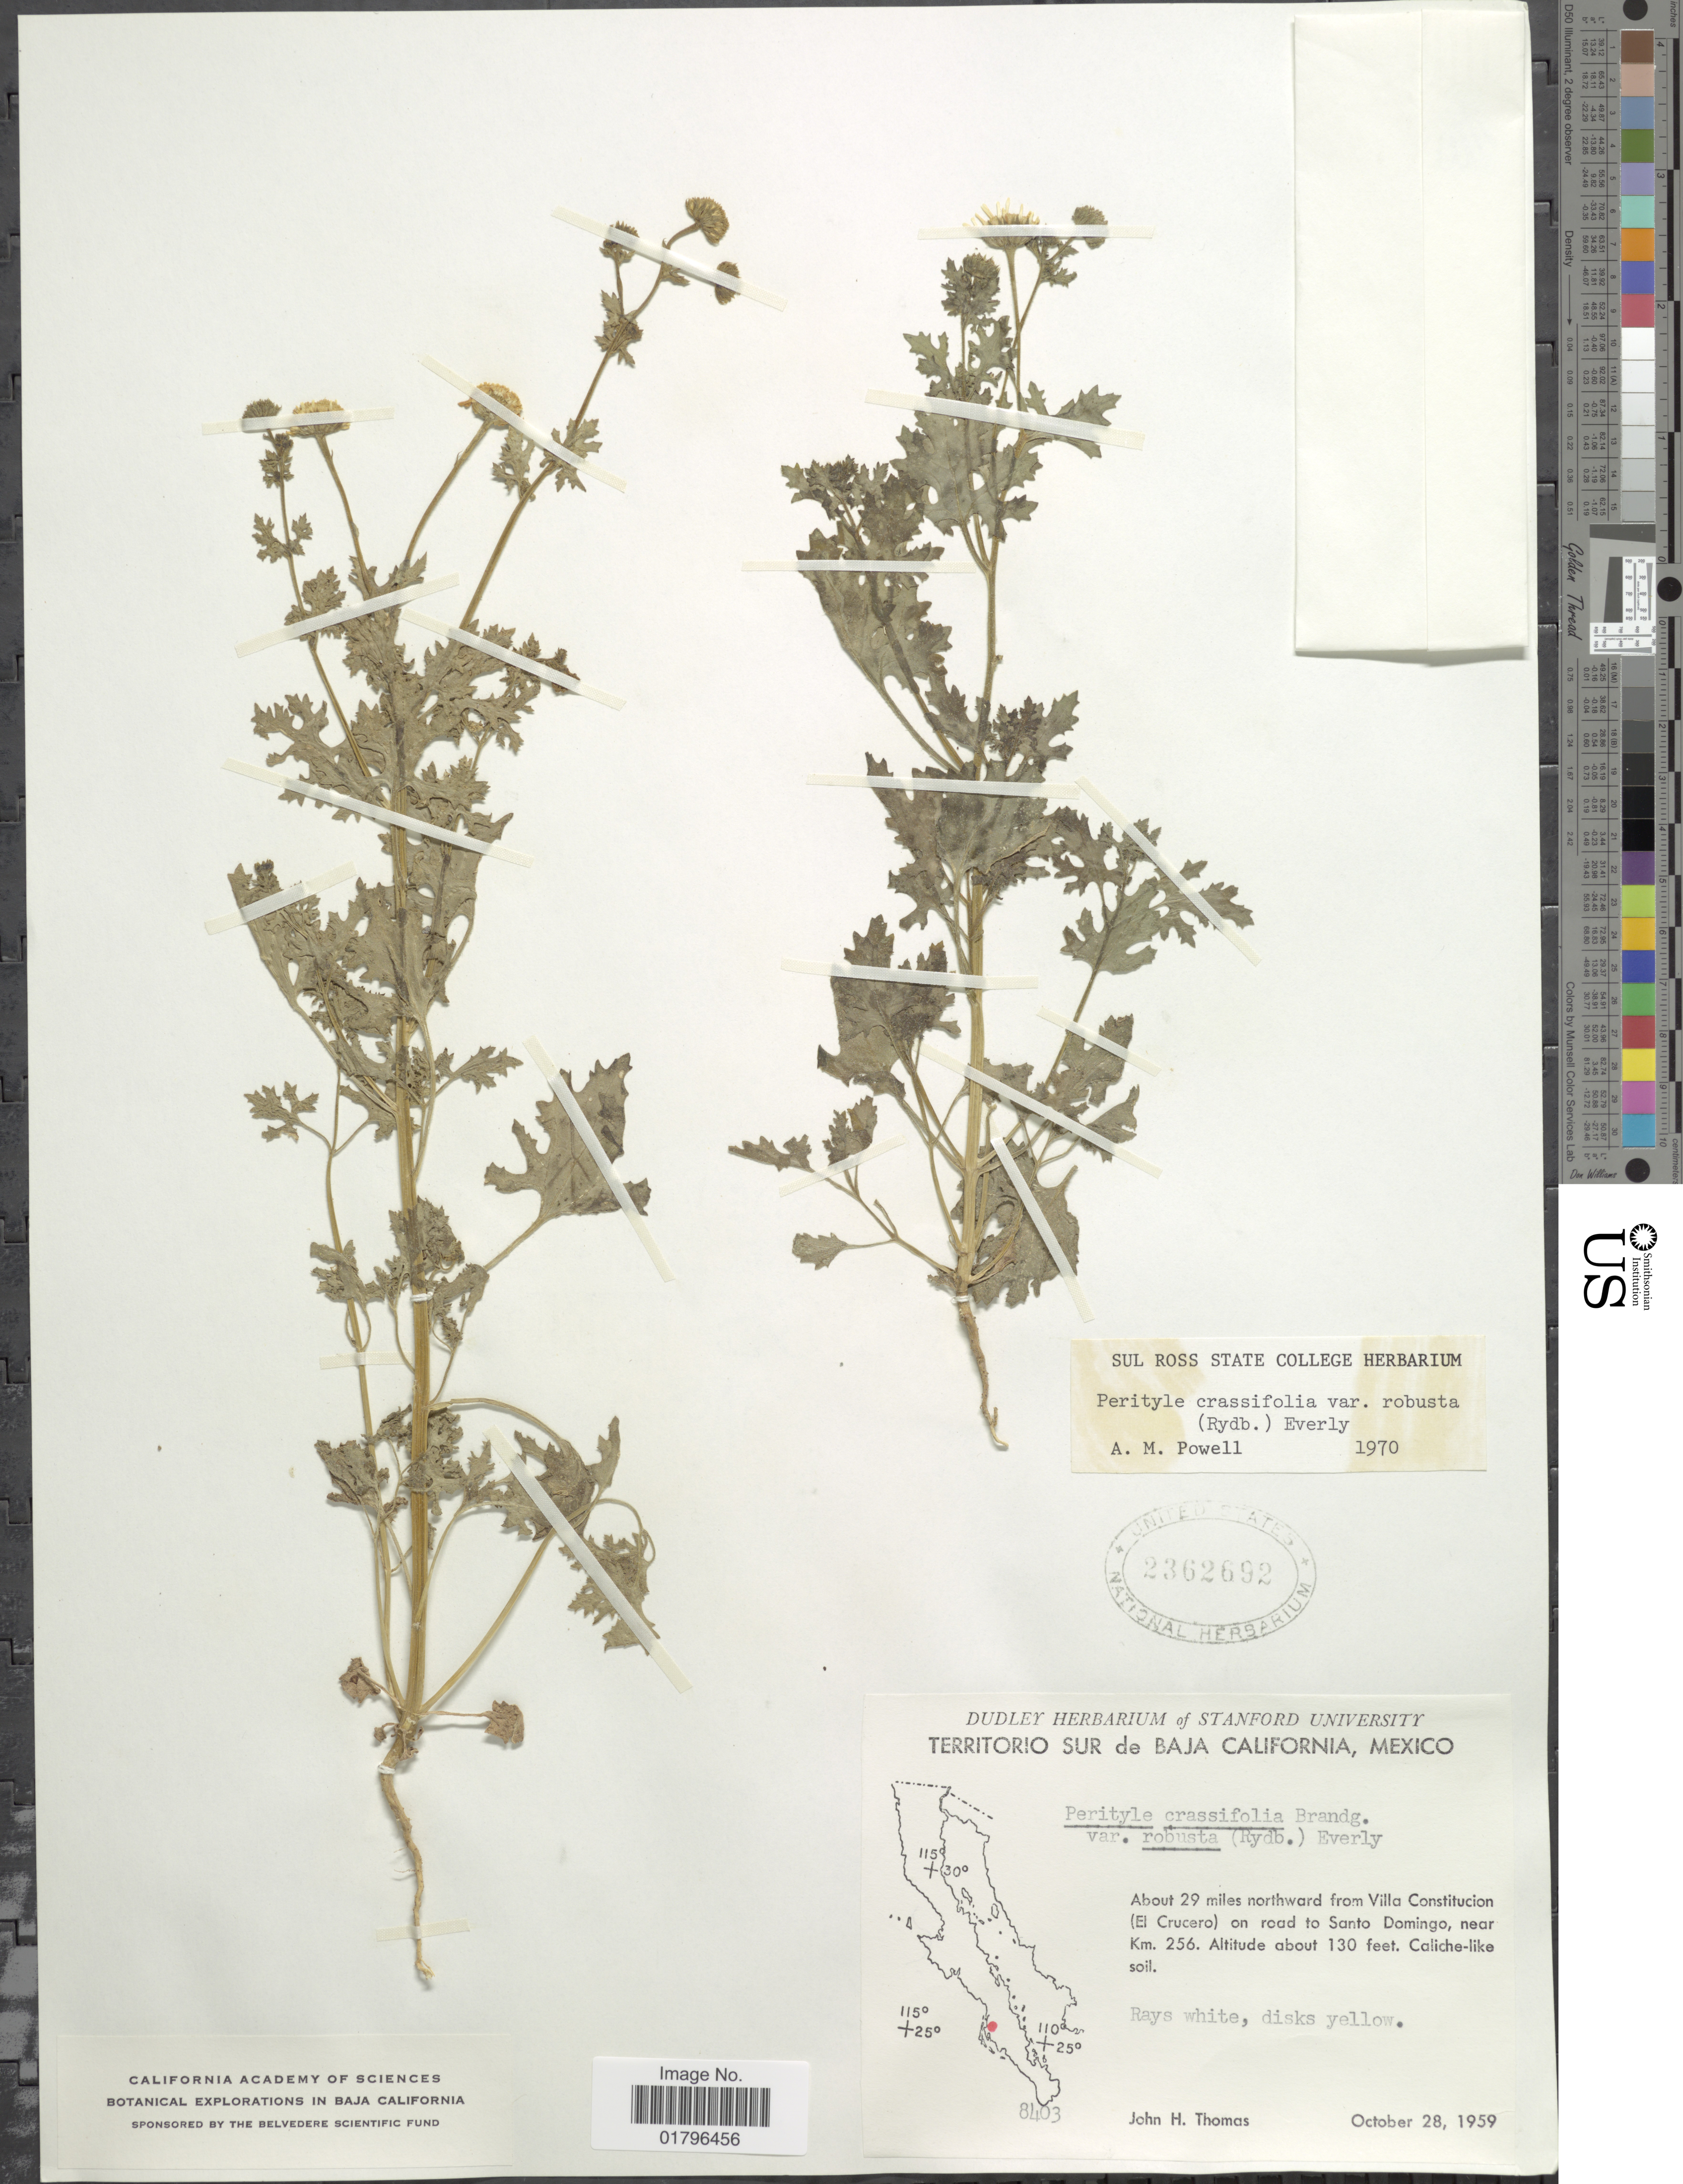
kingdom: Plantae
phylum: Tracheophyta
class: Magnoliopsida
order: Asterales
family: Asteraceae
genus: Perityle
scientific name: Perityle crassifolia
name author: Brandegee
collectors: J. H. Thomas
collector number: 8403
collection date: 1959-10-28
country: Mexico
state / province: Baja California Sur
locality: About 29 miles northward from Villa Constitucion (El Crucero) on road to Santo Domingo, near Km. 256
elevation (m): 40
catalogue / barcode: US 2362692